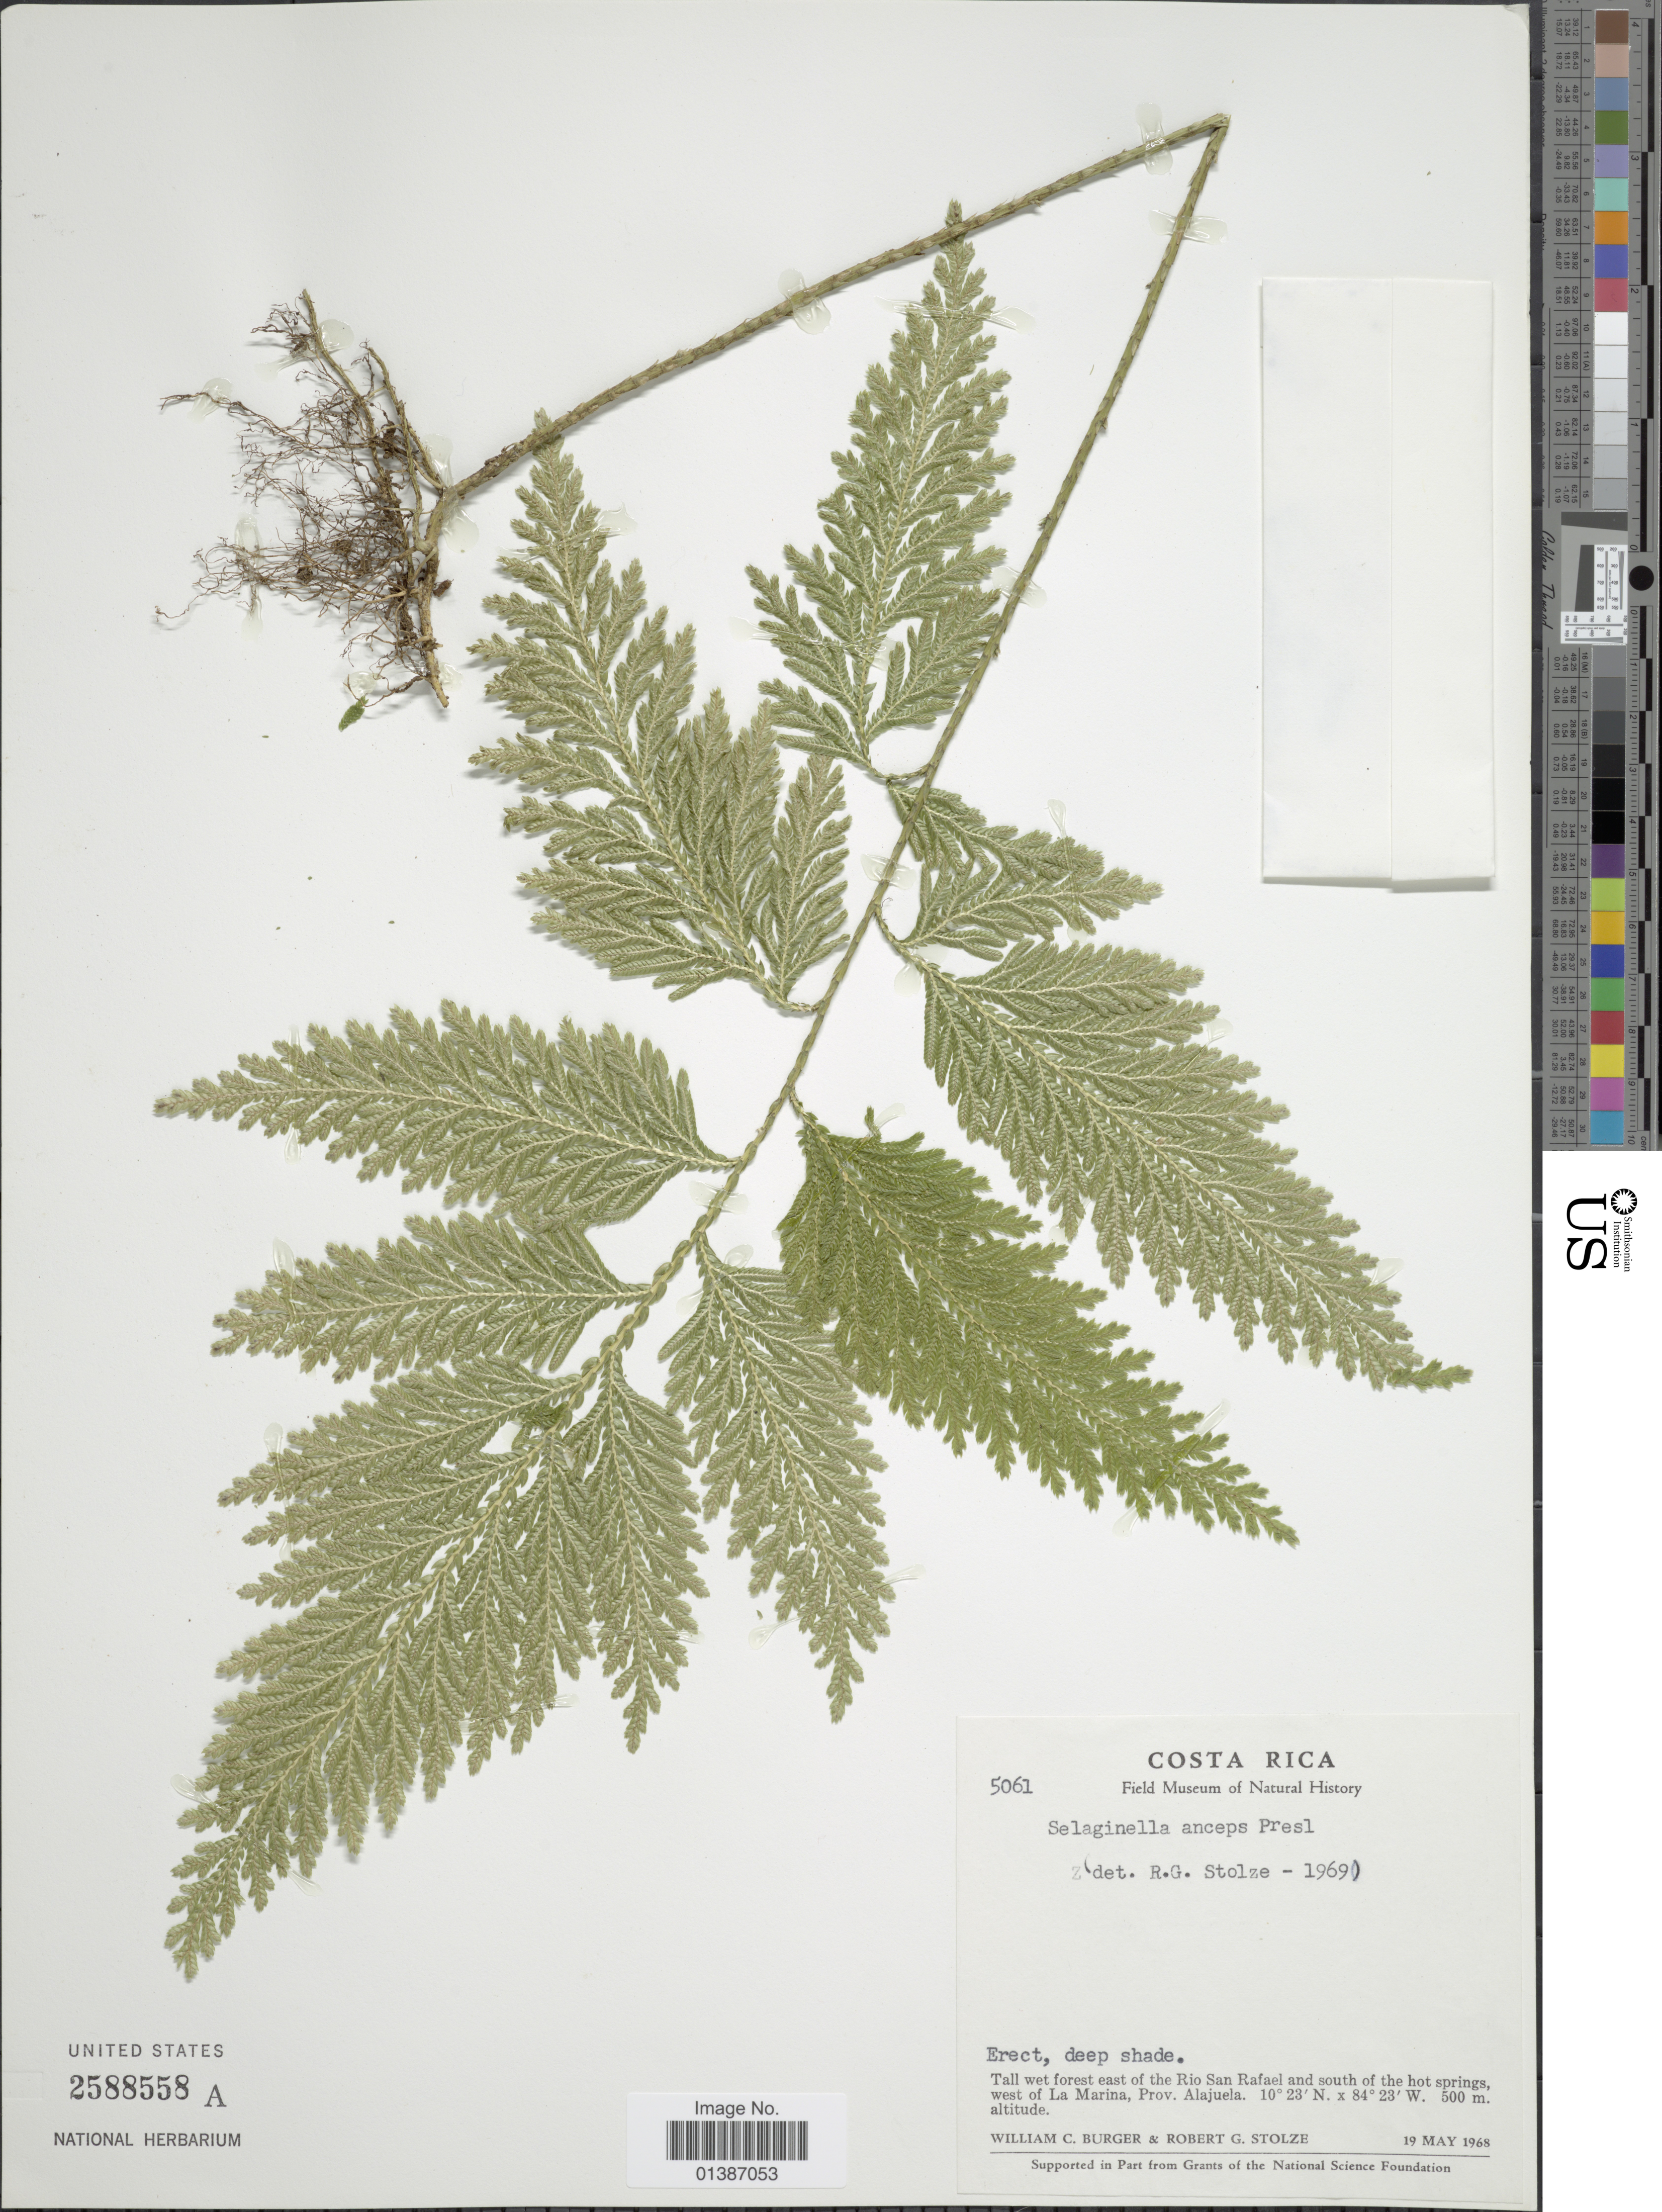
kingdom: Plantae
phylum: Tracheophyta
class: Lycopodiopsida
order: Selaginellales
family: Selaginellaceae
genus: Selaginella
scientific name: Selaginella anceps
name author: (C. Presl)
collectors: W. Burger & R. G. Stolze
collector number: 5061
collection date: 1968-05-19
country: Costa Rica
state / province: Alajuela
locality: Tall wet forest east of the Rio San Rafael and south of the hot springs, west of La Marina, Prov. Alajuela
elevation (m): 500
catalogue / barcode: US 2588558A